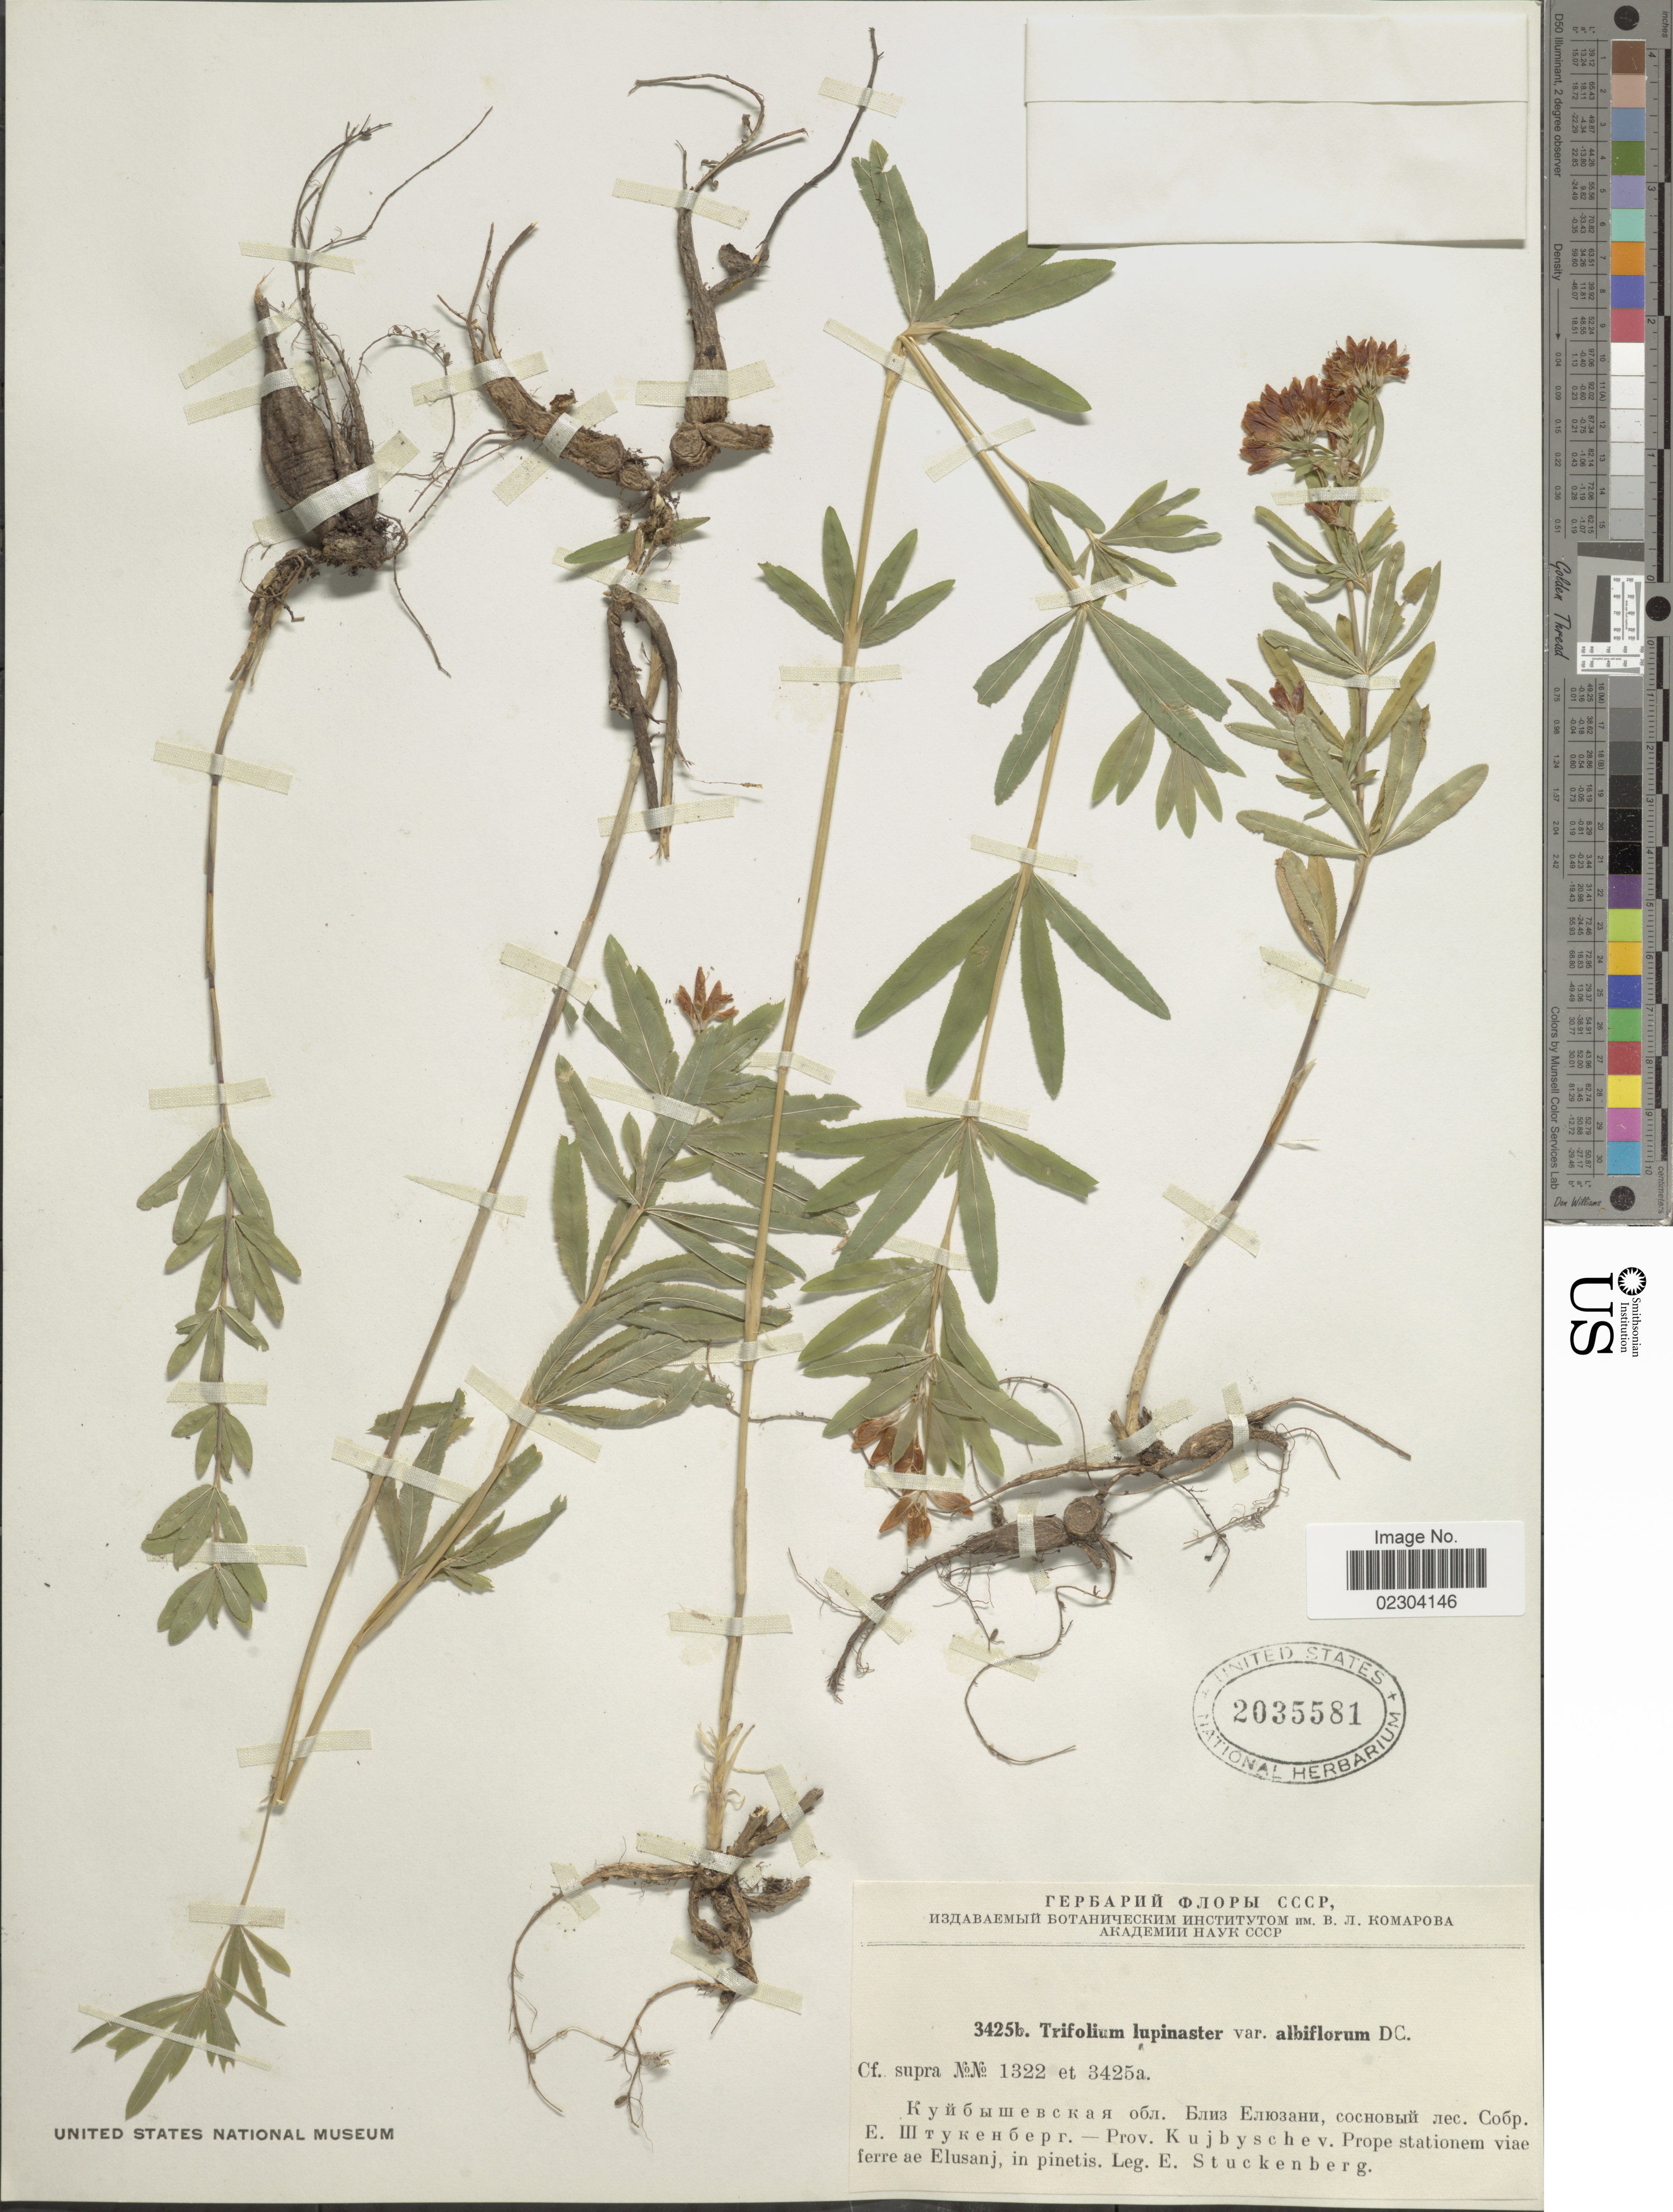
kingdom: Plantae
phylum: Tracheophyta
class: Magnoliopsida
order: Fabales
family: Fabaceae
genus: Trifolium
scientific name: Trifolium lupinaster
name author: L.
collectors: E. Stuckenberg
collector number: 3425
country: Russian Federation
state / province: Samara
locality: Prov. Kujbyschev. Prope stationem viae ferre ae Elusanj, in pinetis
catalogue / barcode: US 2035581